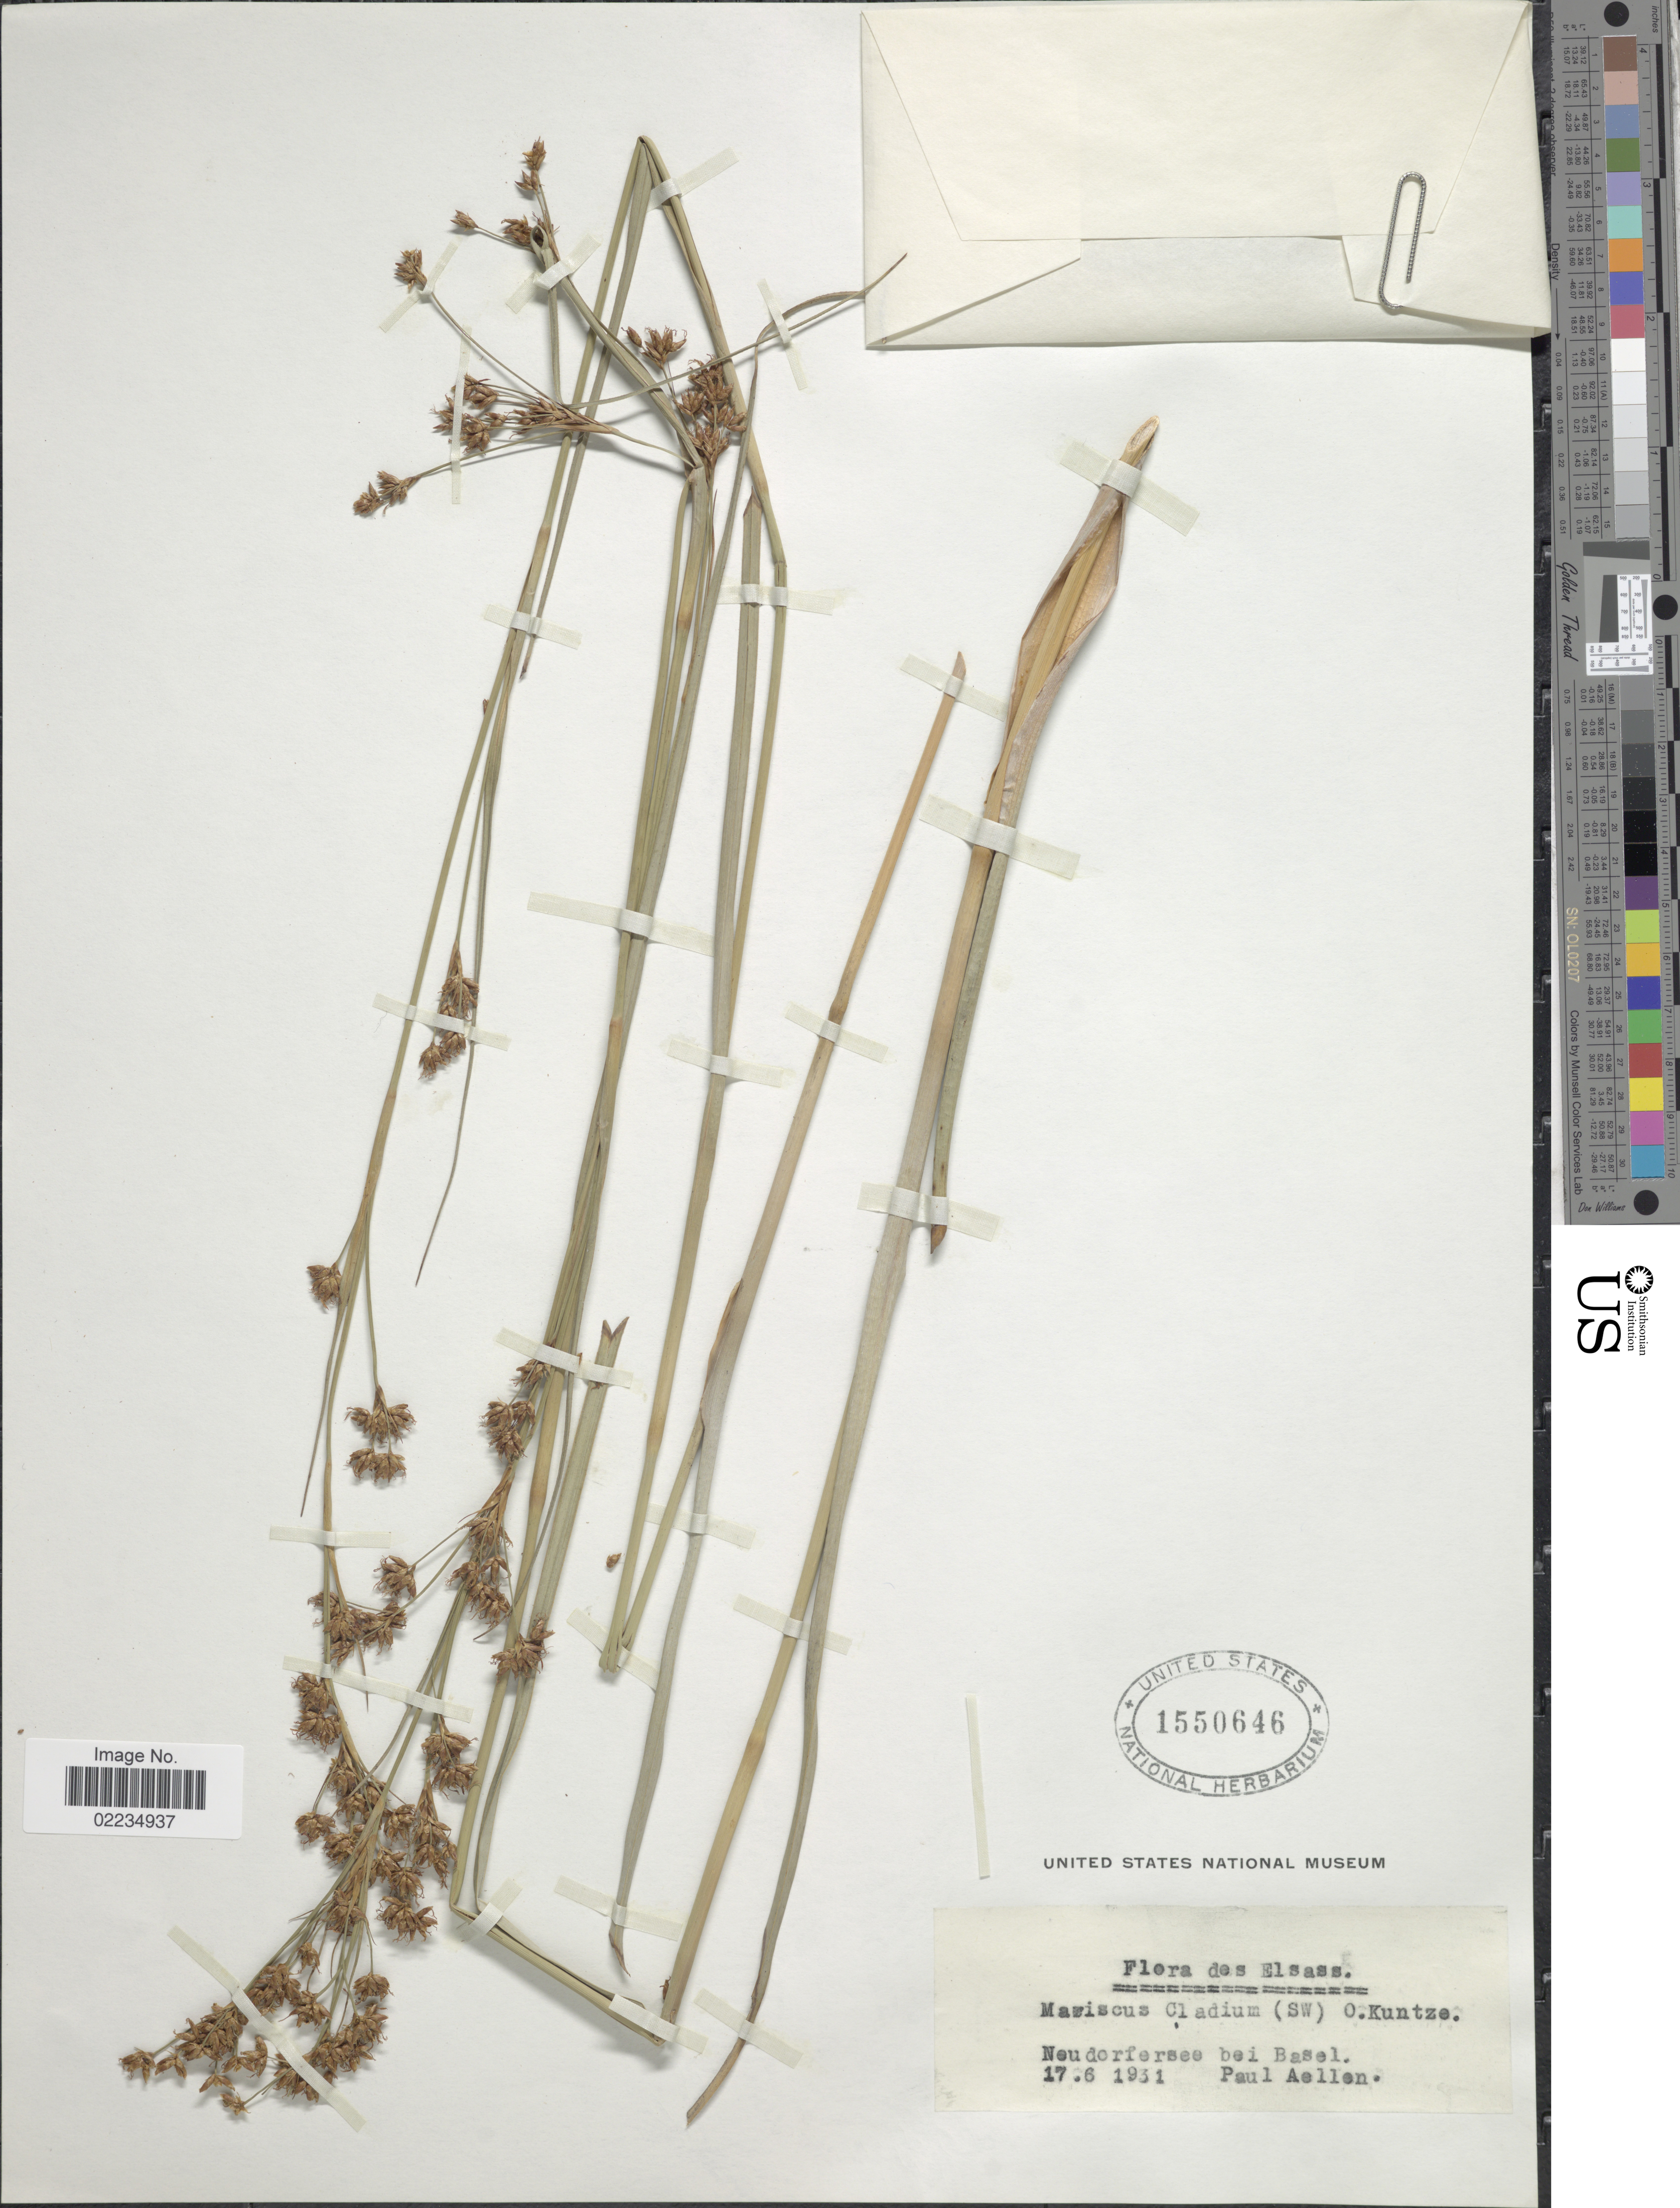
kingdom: Plantae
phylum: Tracheophyta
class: Liliopsida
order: Poales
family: Cyperaceae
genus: Cladium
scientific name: Cladium mariscus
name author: (L.) Pohl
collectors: P. Aellen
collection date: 1931-06-17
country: Switzerland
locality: Des Elsass, Nuedorfersee bei Basel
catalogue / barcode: US 1550646